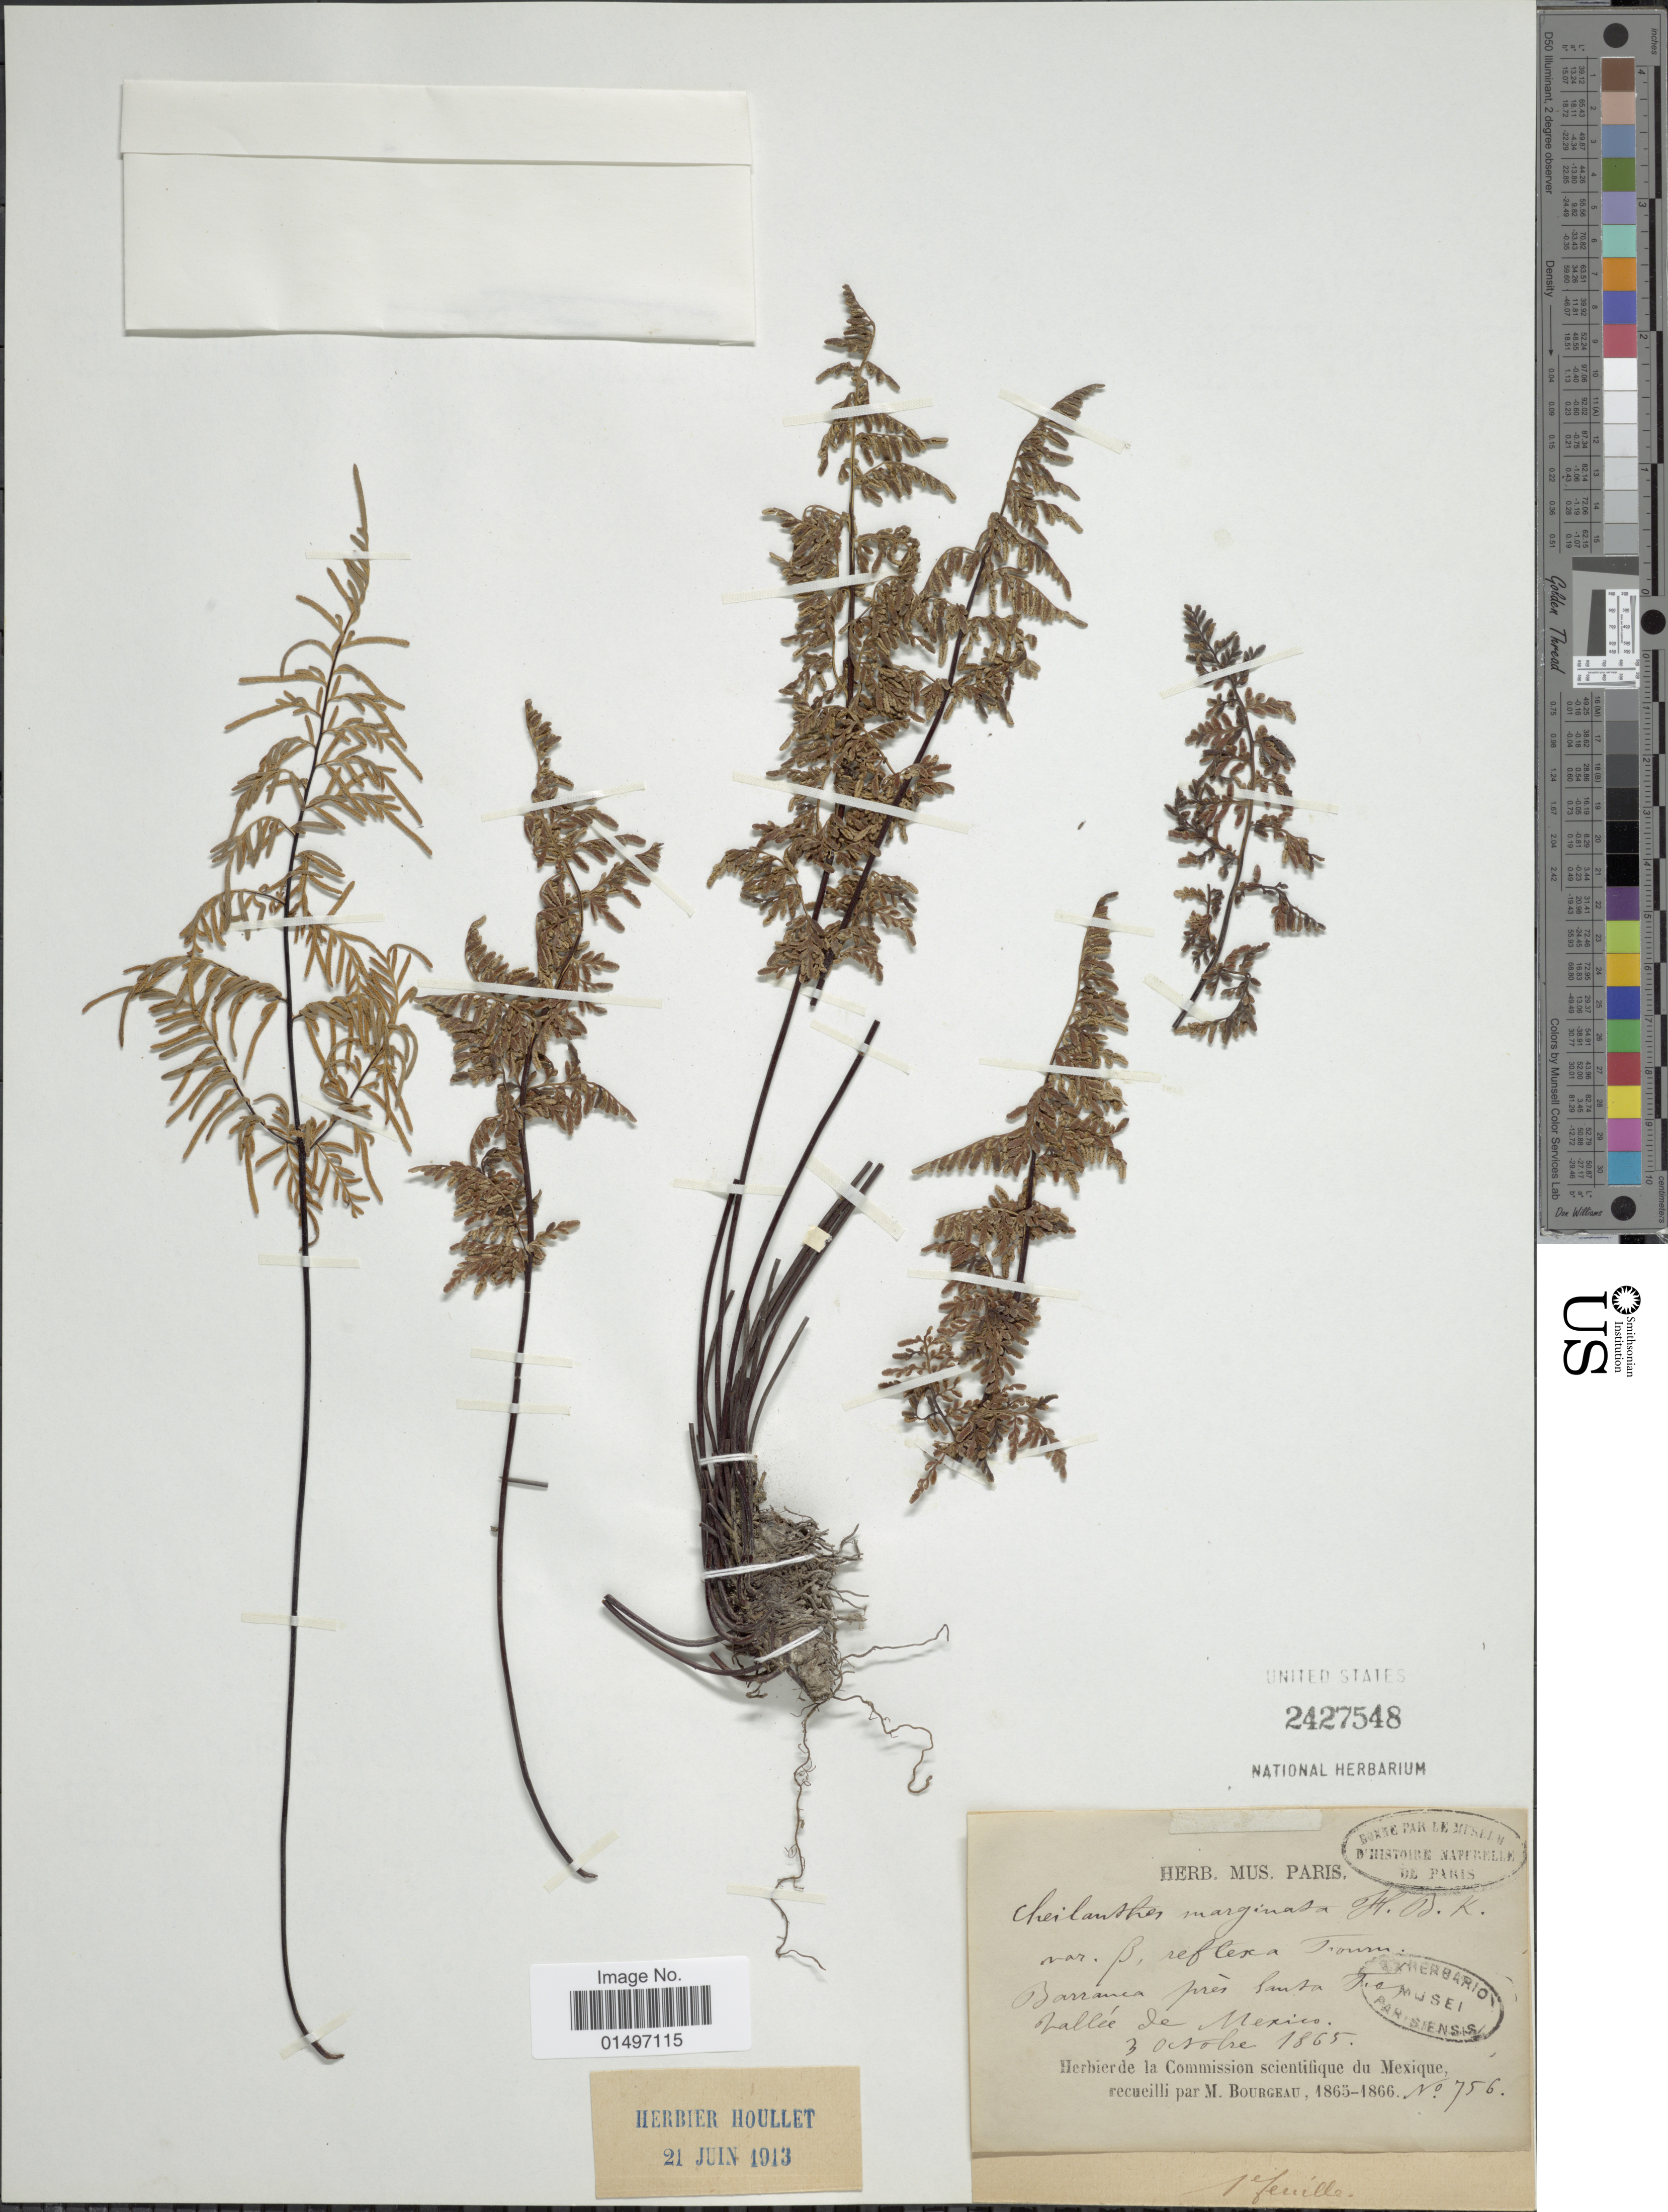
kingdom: Plantae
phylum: Tracheophyta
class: Polypodiopsida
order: Polypodiales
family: Pteridaceae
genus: Gaga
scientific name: Gaga hirsuta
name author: (Link) Fay W. Li & Windham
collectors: M. Bourgeau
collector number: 756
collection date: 1865-10-03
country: Mexico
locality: Barranca près Santa Fé, Vallée de Mexico [Barranca near Santa Fe, Valley of Mexico]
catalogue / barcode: US 2427548